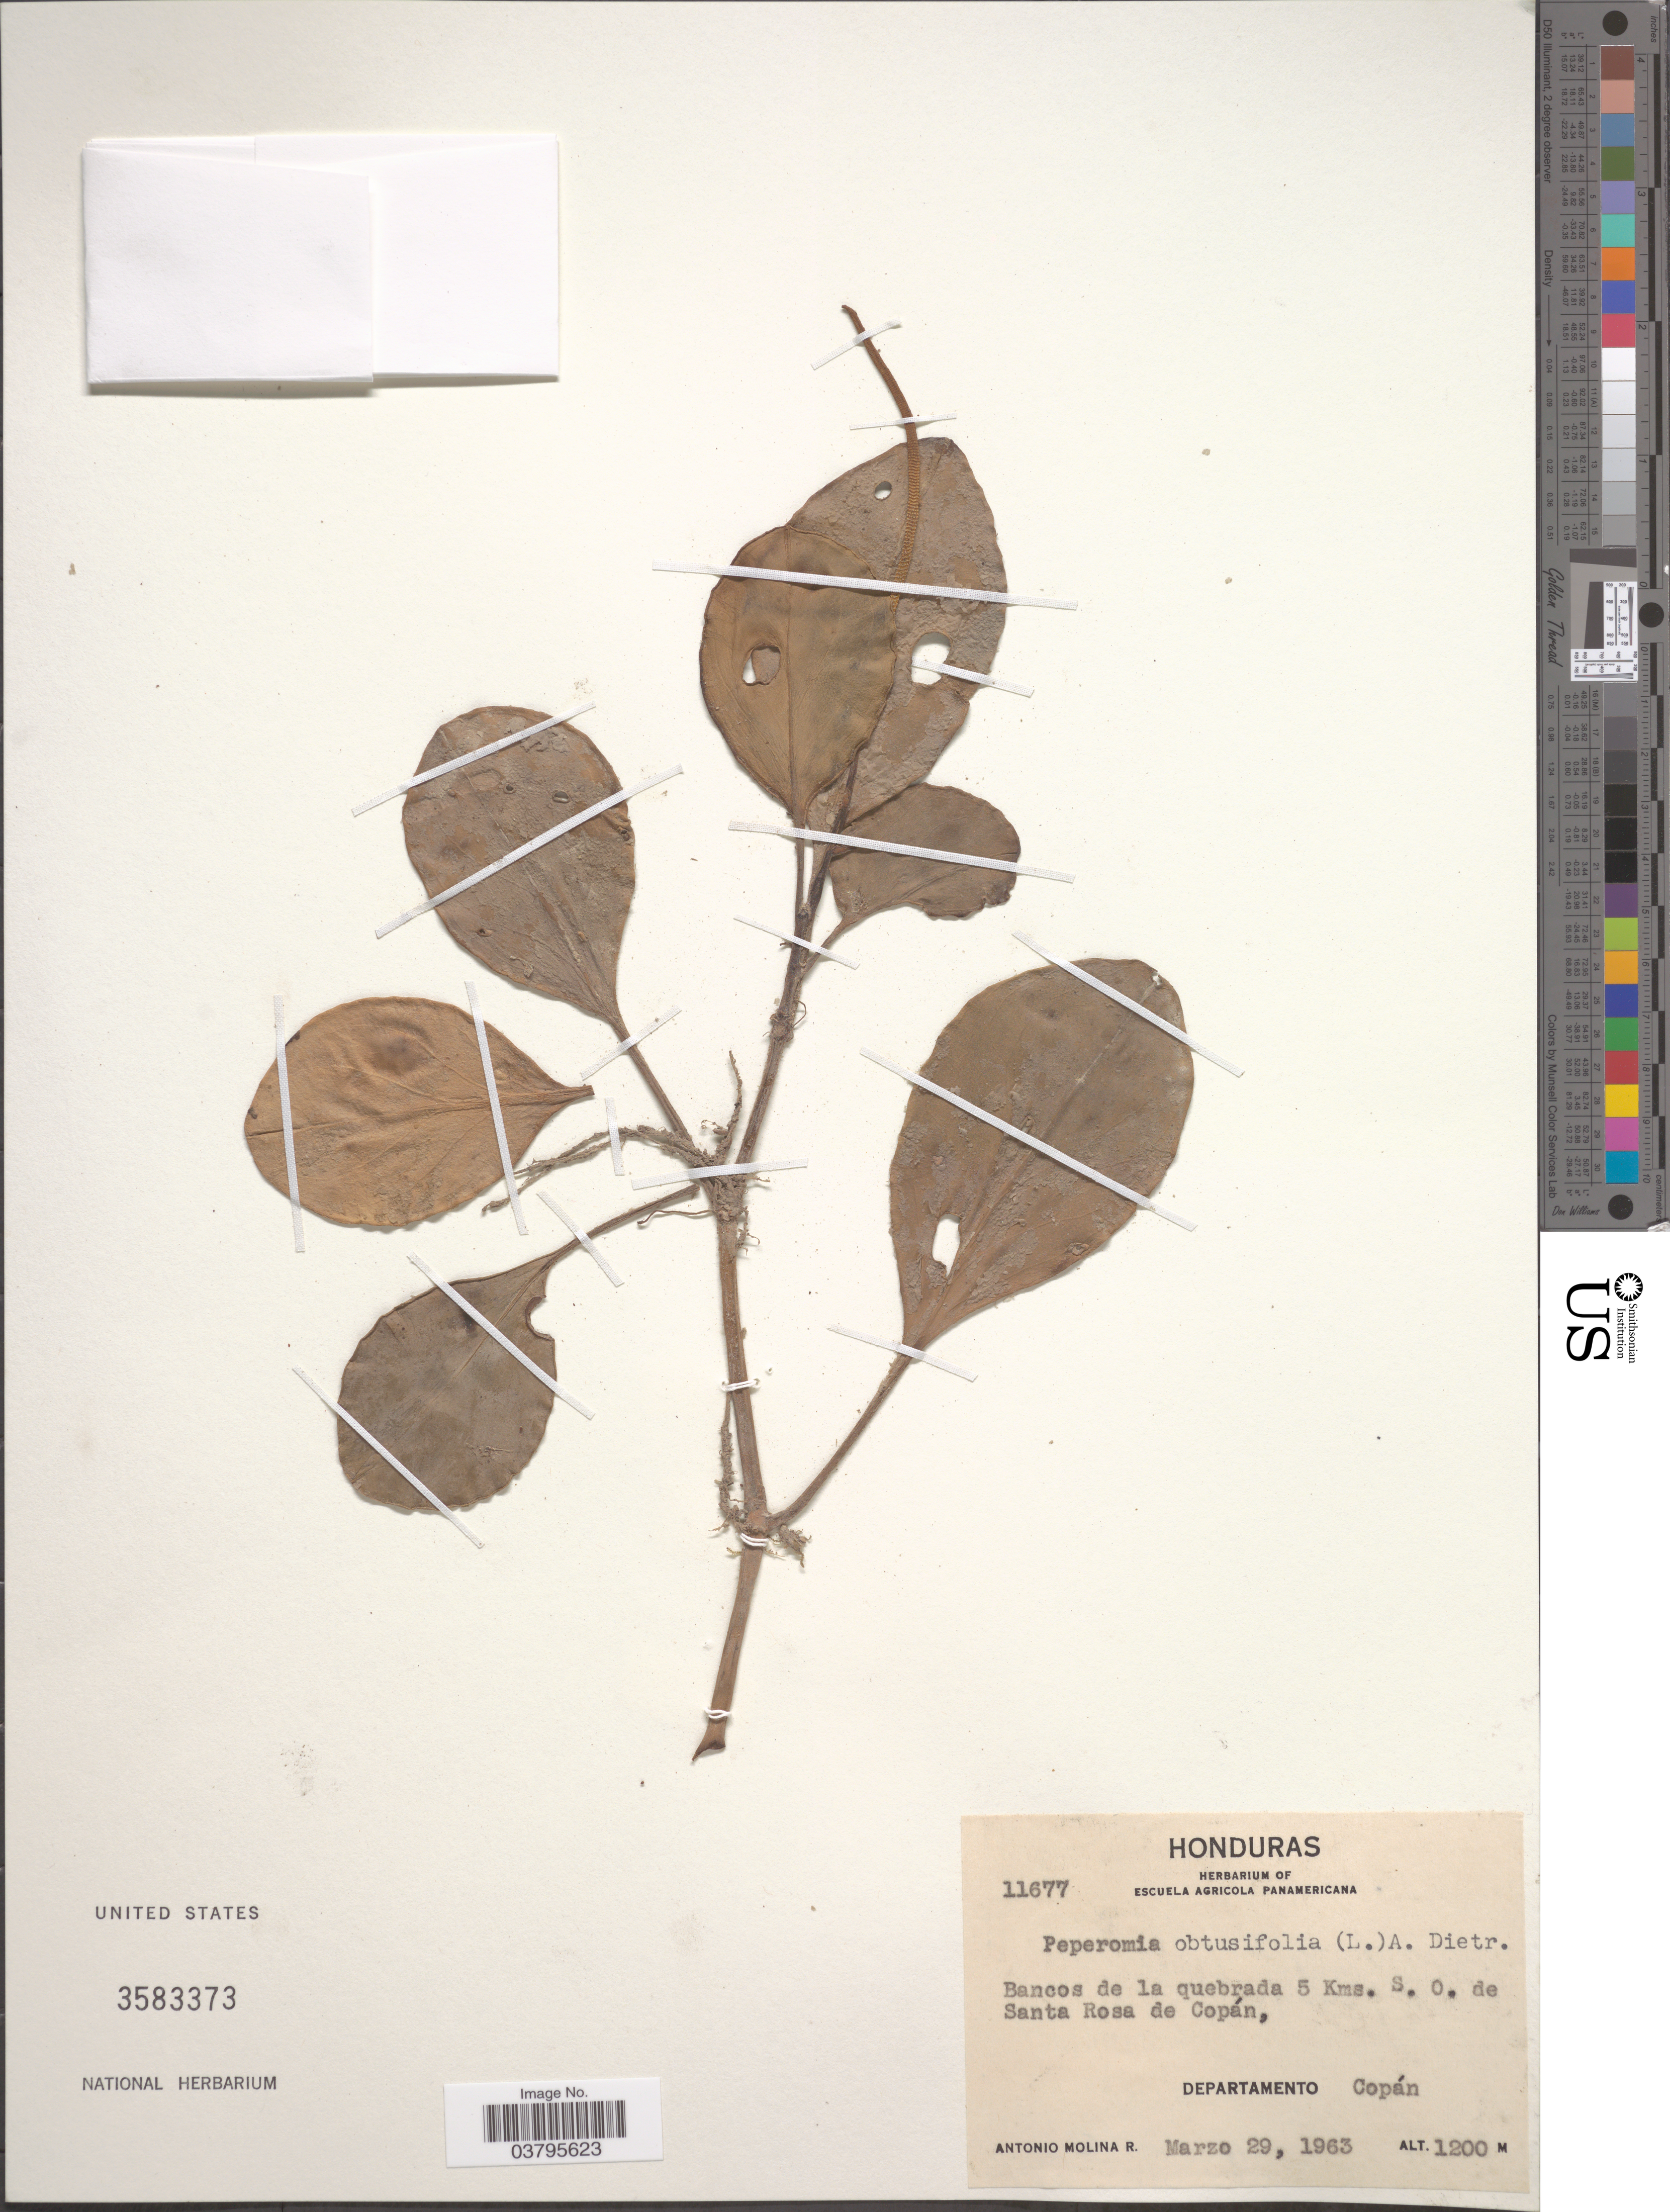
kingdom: Plantae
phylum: Tracheophyta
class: Magnoliopsida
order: Piperales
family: Piperaceae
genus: Peperomia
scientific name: Peperomia obtusifolia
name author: (L.) A. Dietr.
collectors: A. Molina R.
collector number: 11677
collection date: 1963-03-29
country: Honduras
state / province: Copan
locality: Bancos de la quebrada 5 Kms. S. O. de Santa Rosa de Copán, Departamento Copán.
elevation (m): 1200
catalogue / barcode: US 3583373